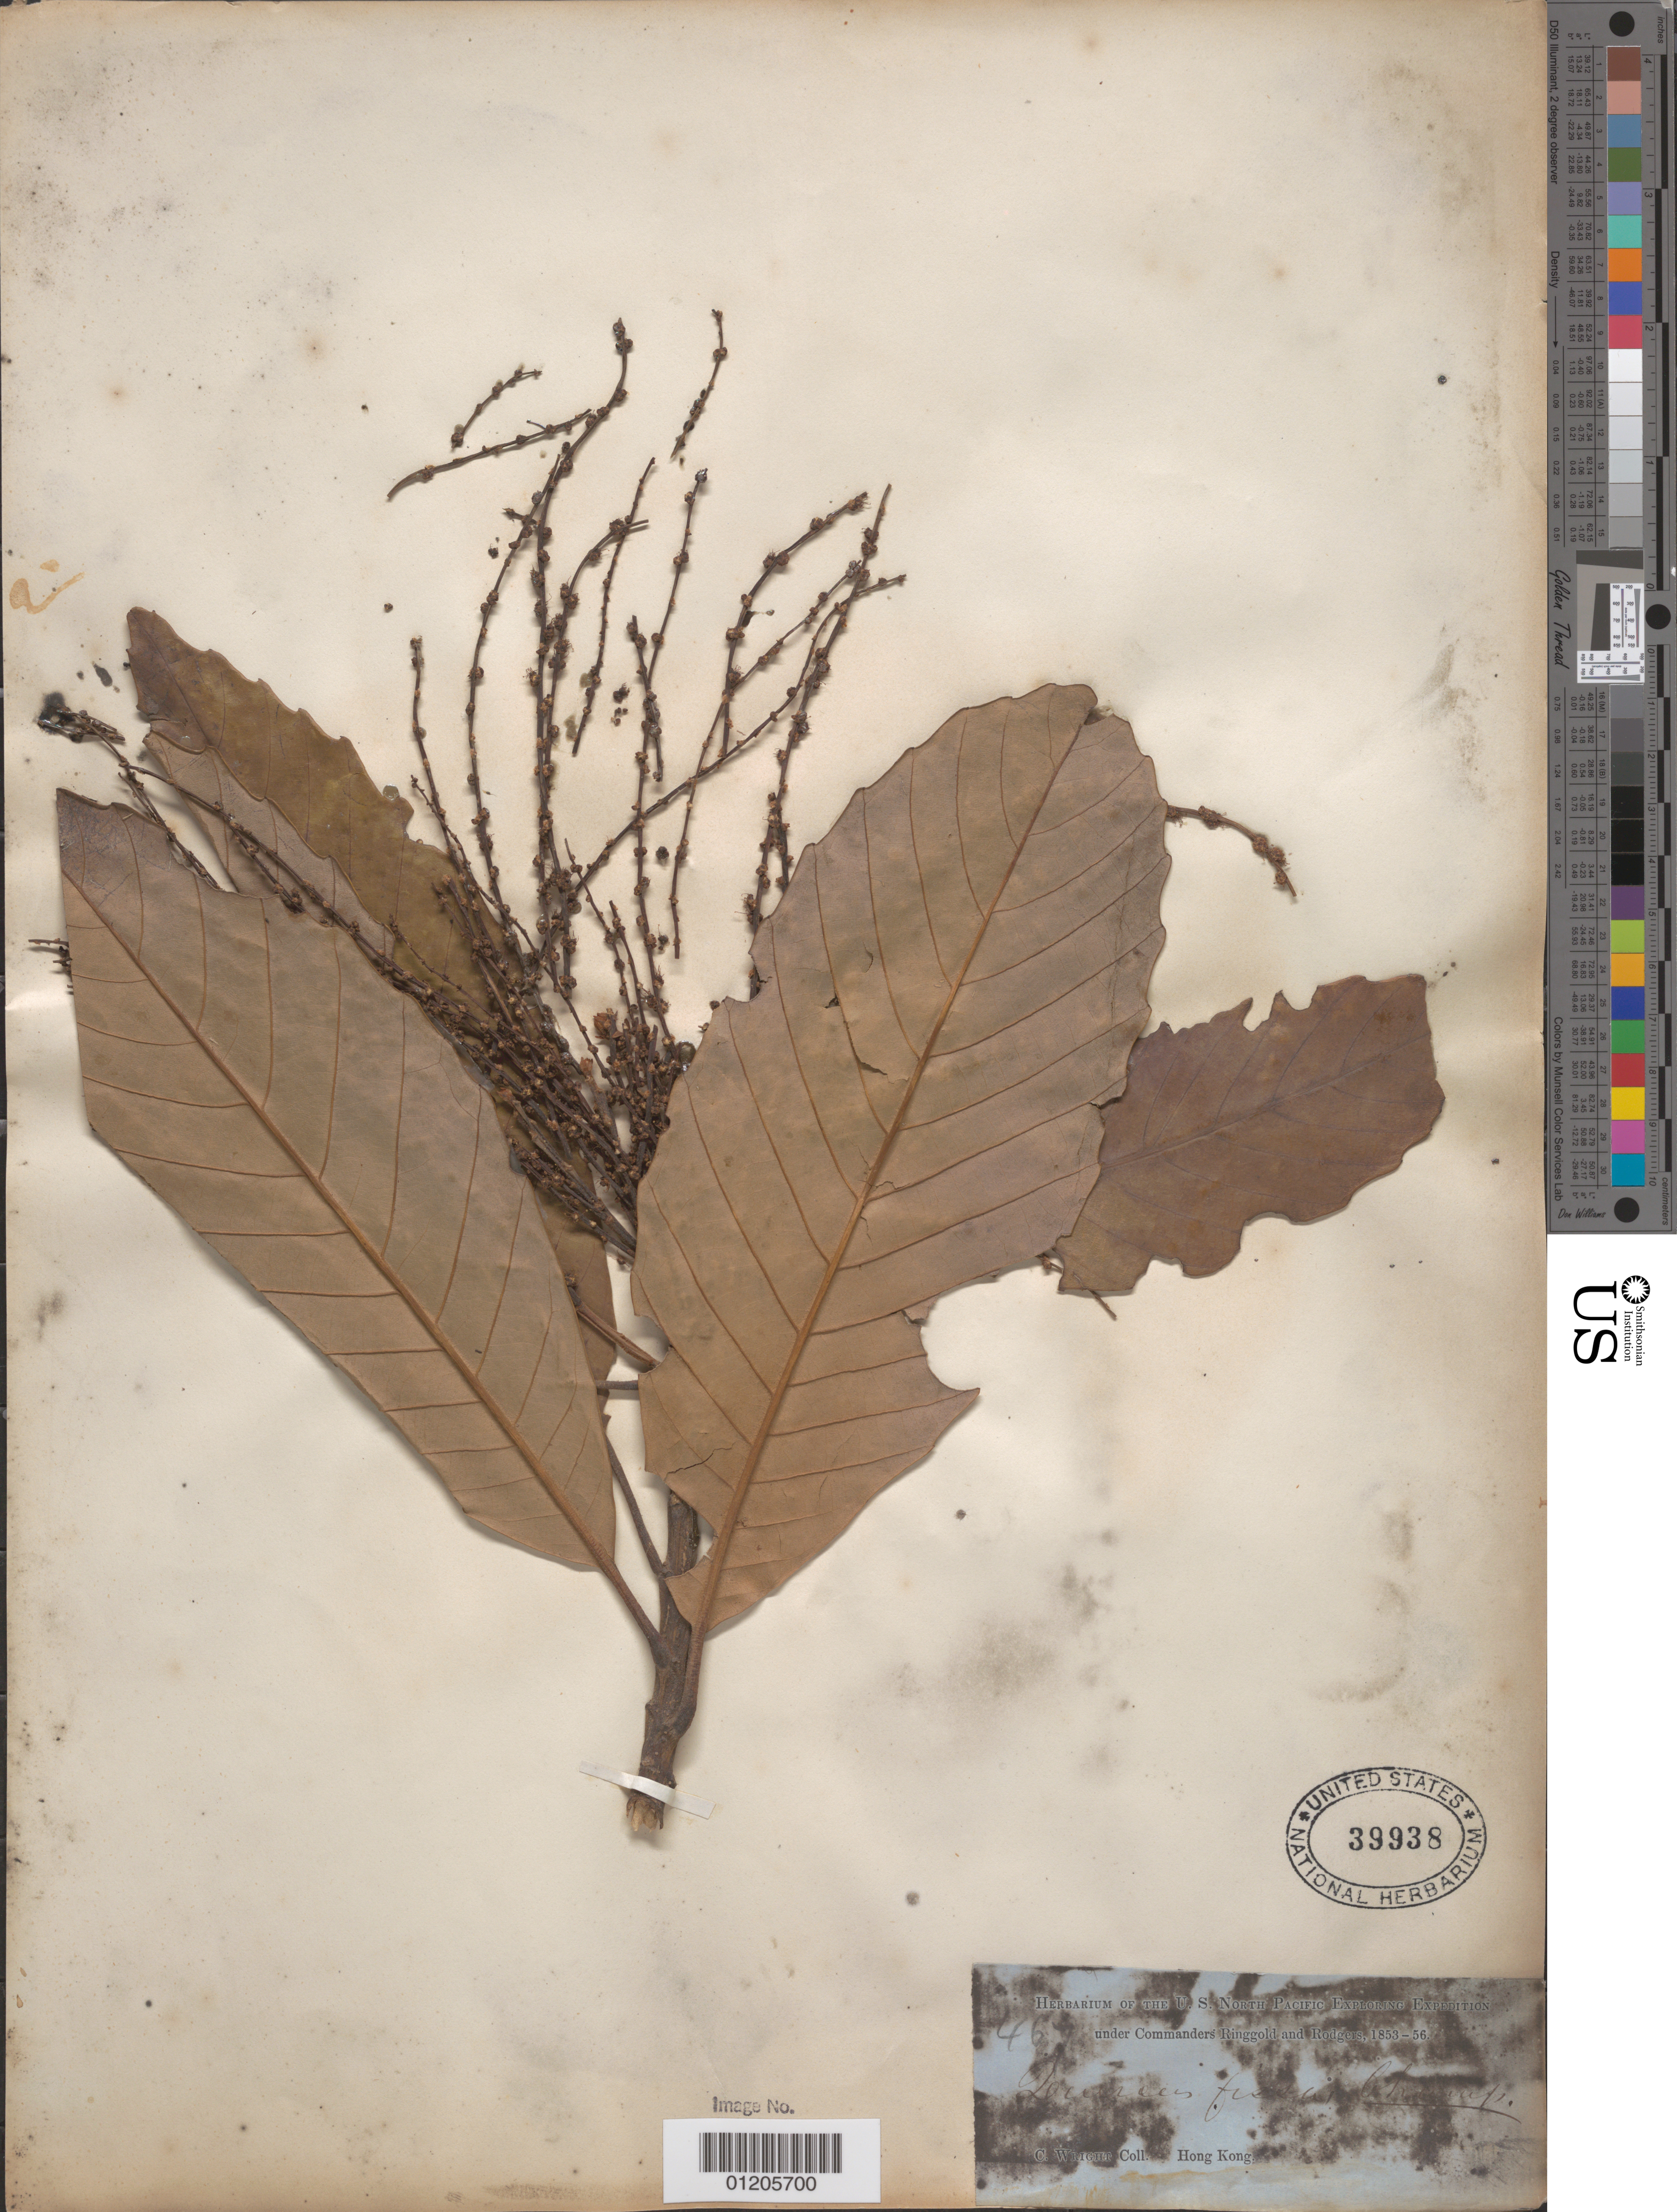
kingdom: Plantae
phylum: Tracheophyta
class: Magnoliopsida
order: Fagales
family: Fagaceae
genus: Quercus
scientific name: Quercus fissa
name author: Champ. ex Benth.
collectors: C. Wright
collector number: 46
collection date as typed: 1853 to -- -- 1856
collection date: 1853/1856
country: China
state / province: Hong Kong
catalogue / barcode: US 39938